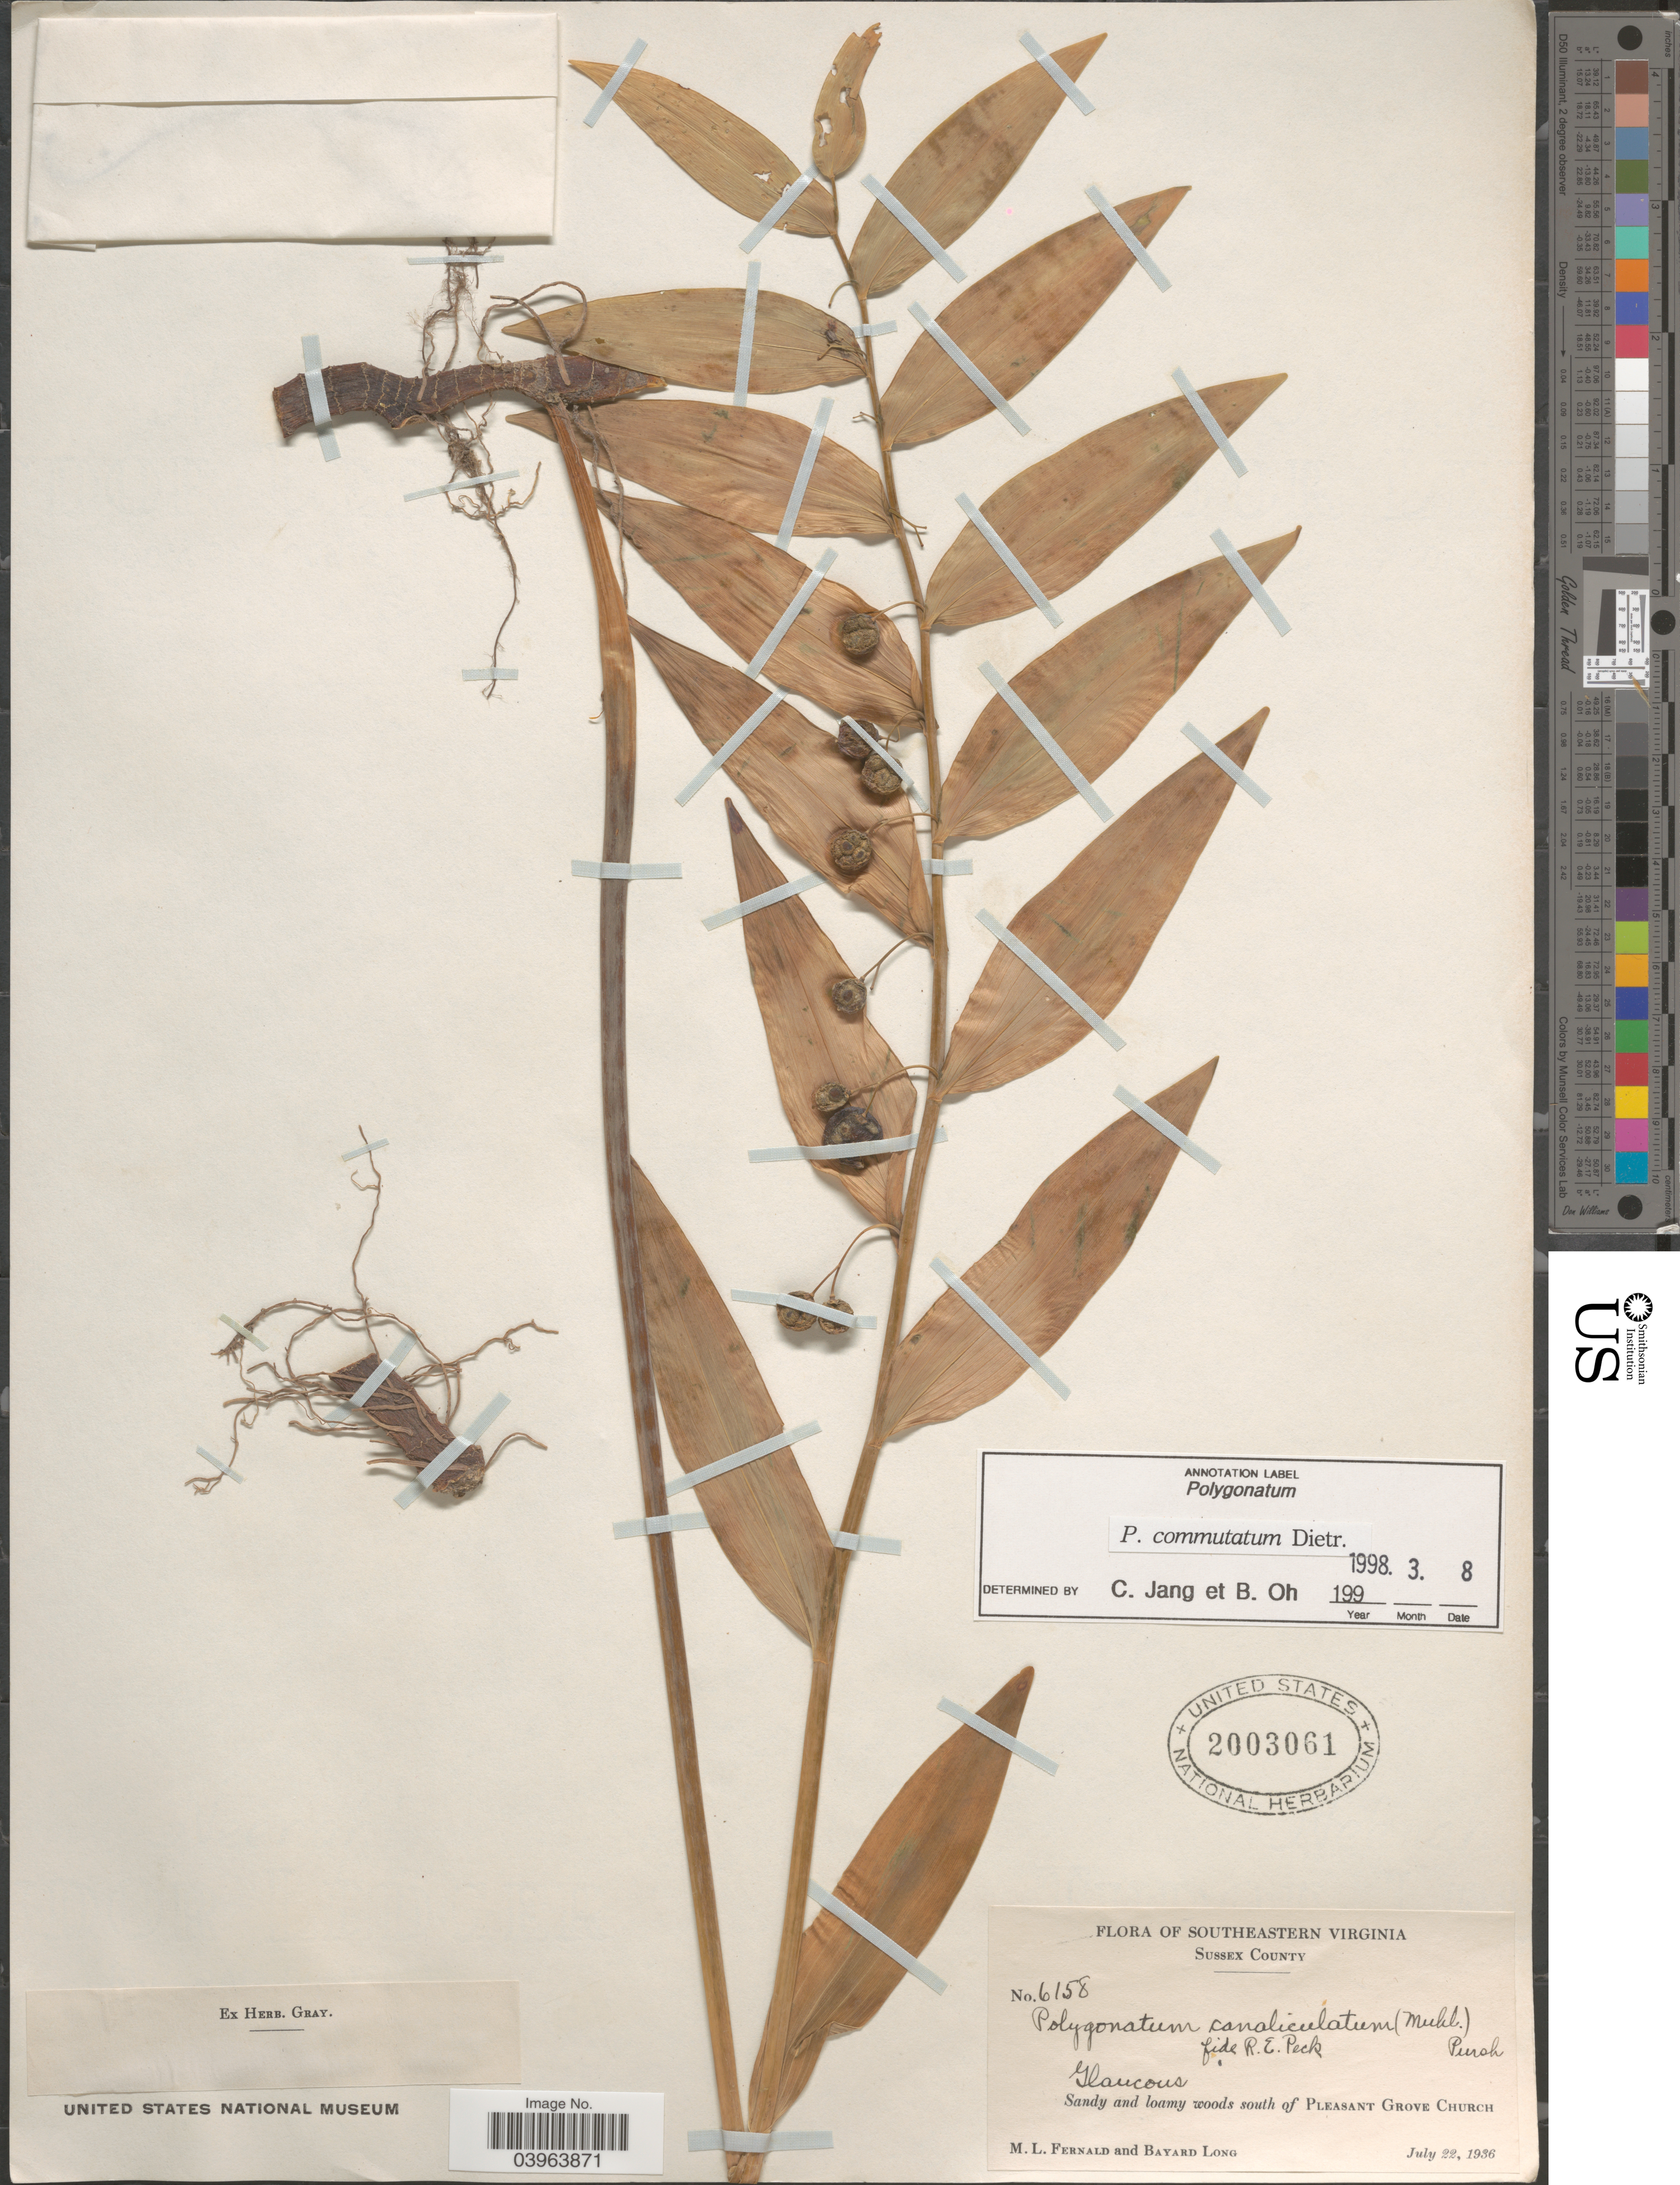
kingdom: Plantae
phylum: Tracheophyta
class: Liliopsida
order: Asparagales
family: Asparagaceae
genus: Polygonatum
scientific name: Polygonatum commutatum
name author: (Schult. f.) A. Dietr.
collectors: M. L. Fernald & B. H. Long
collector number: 6158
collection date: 1936-07-22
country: United States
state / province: Virginia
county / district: Sussex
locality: Southeastern Virginia. Sussex County. South of Pleasant Grove Church.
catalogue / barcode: US 2003061